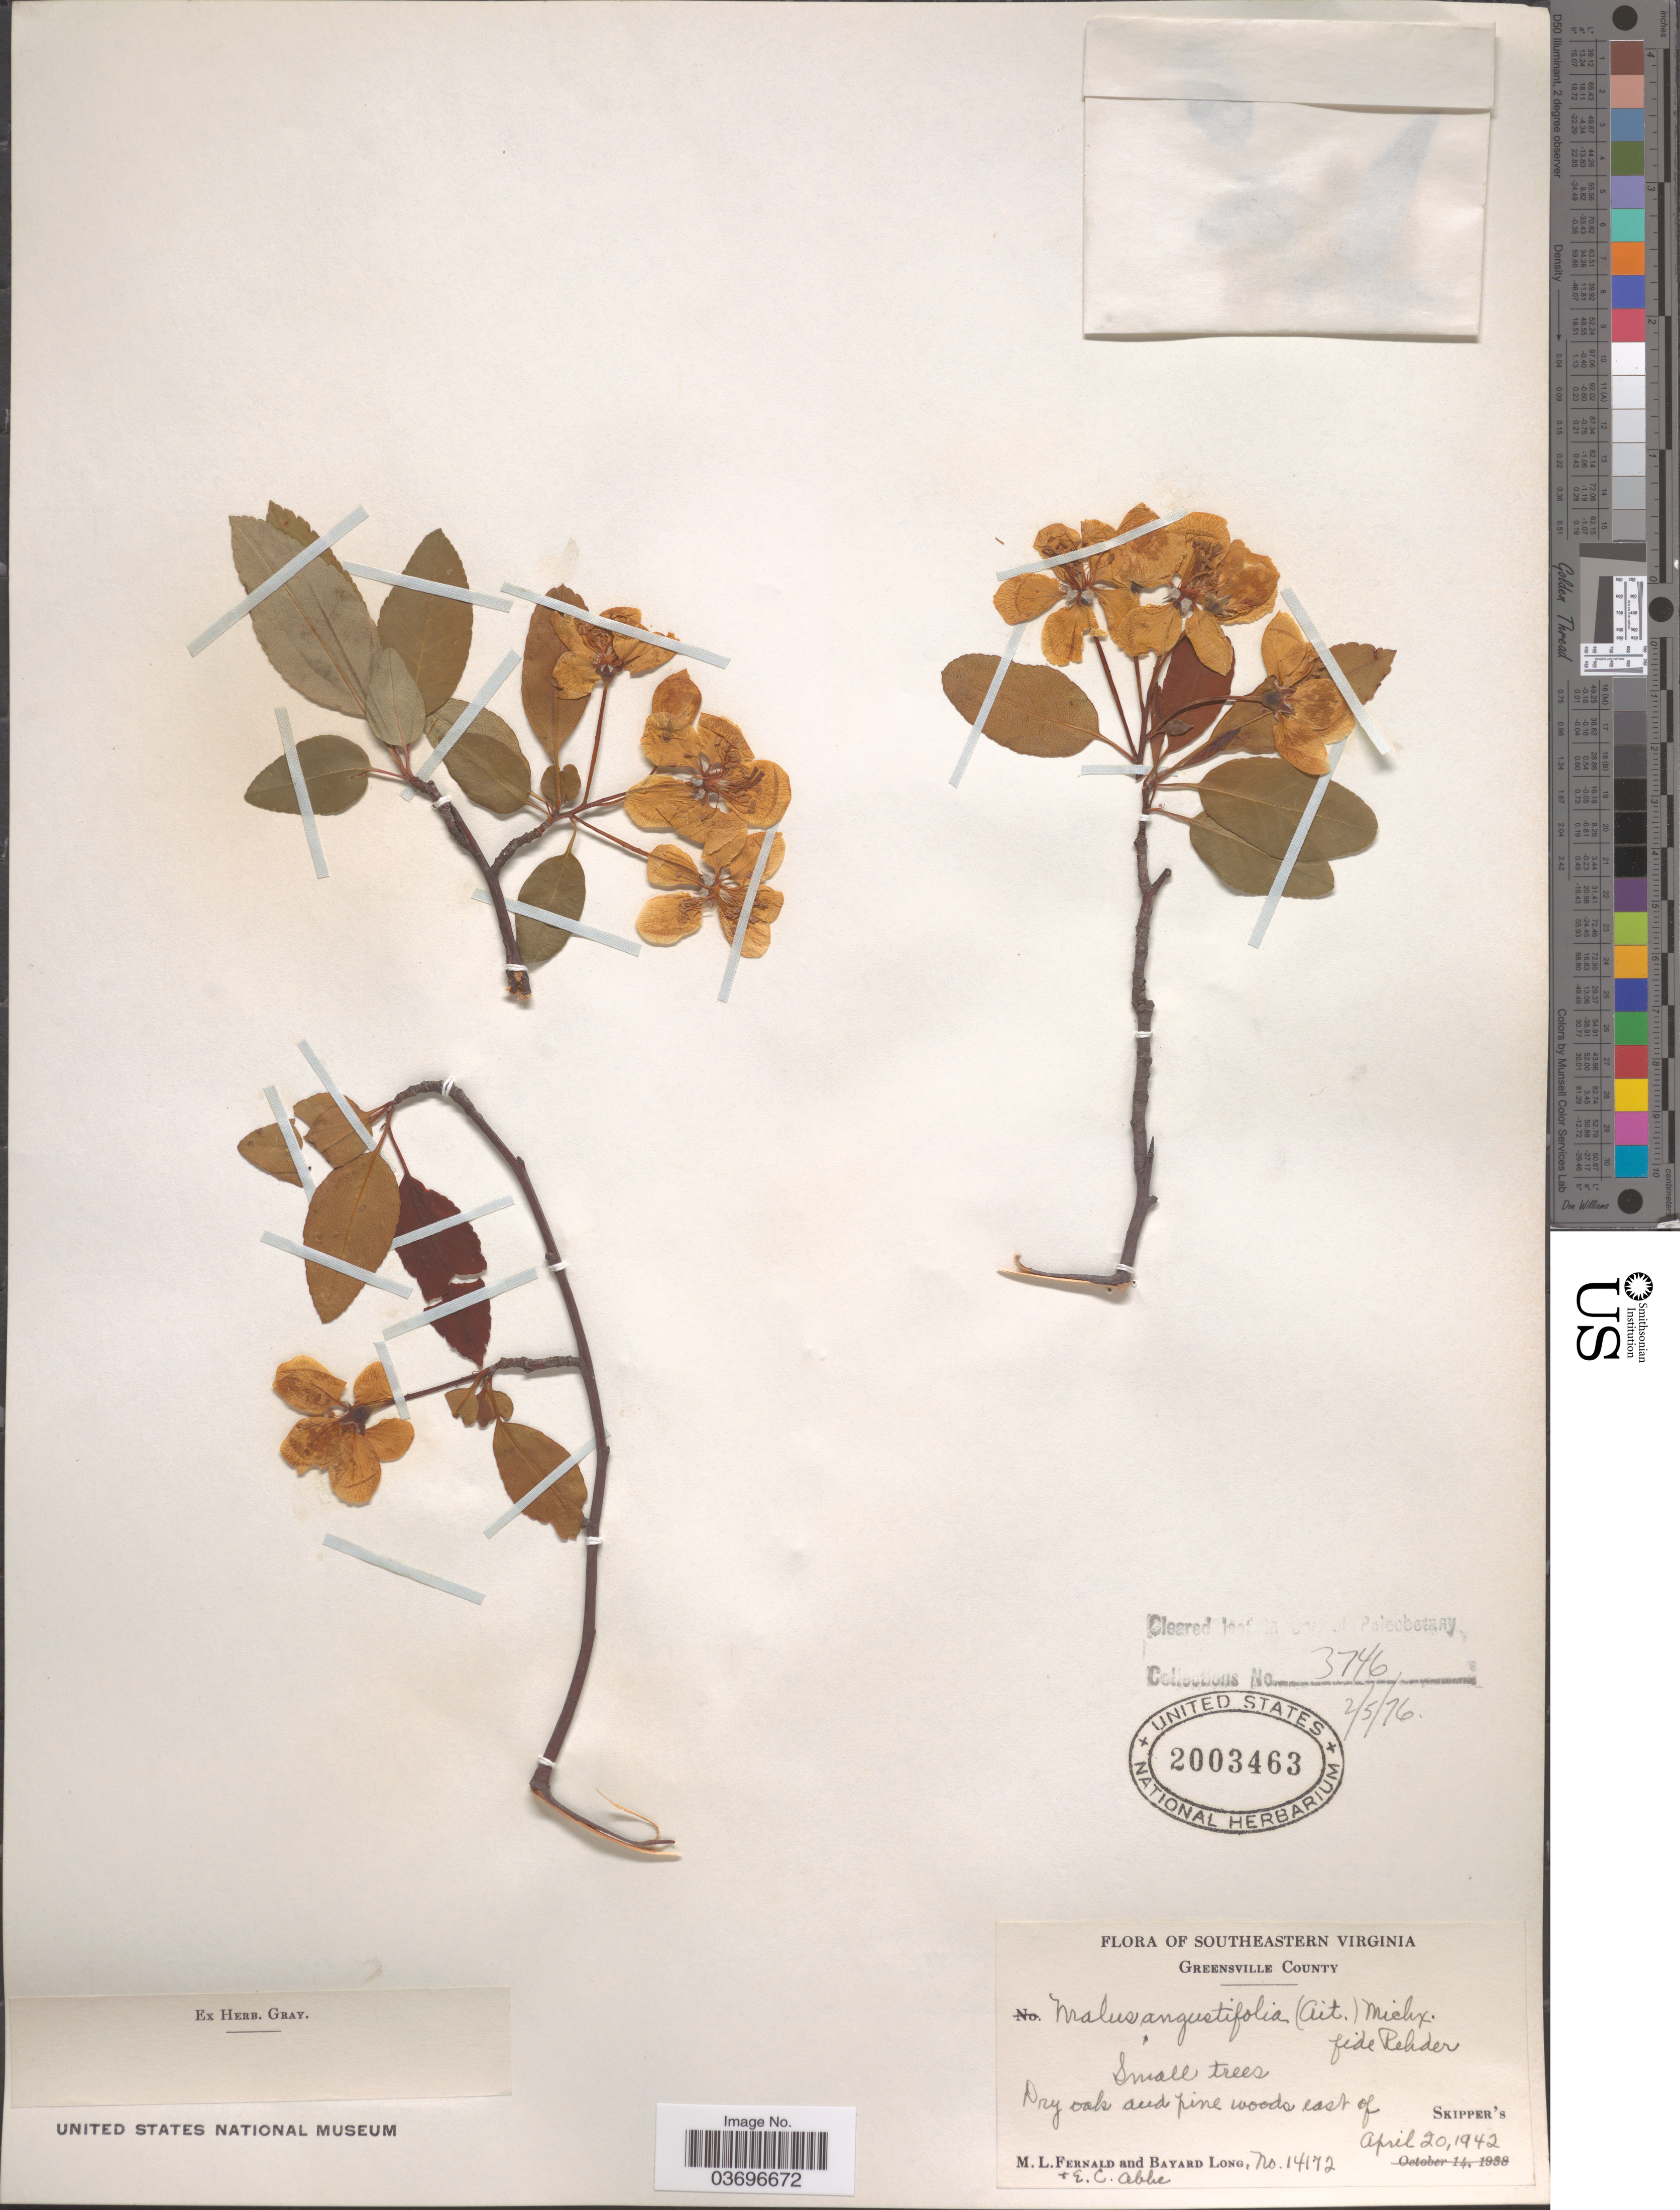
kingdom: Plantae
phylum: Tracheophyta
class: Magnoliopsida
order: Rosales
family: Rosaceae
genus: Malus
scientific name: Malus angustifolia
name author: (Aiton) Michx.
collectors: M. L. Fernald, B. Long & E. C. Abbe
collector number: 14172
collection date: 1942-04-20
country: United States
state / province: Virginia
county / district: Greensville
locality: Southeastern Virginia. Greensville County. Dry oak and pine woods east of Skipper's.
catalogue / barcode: US 2003463